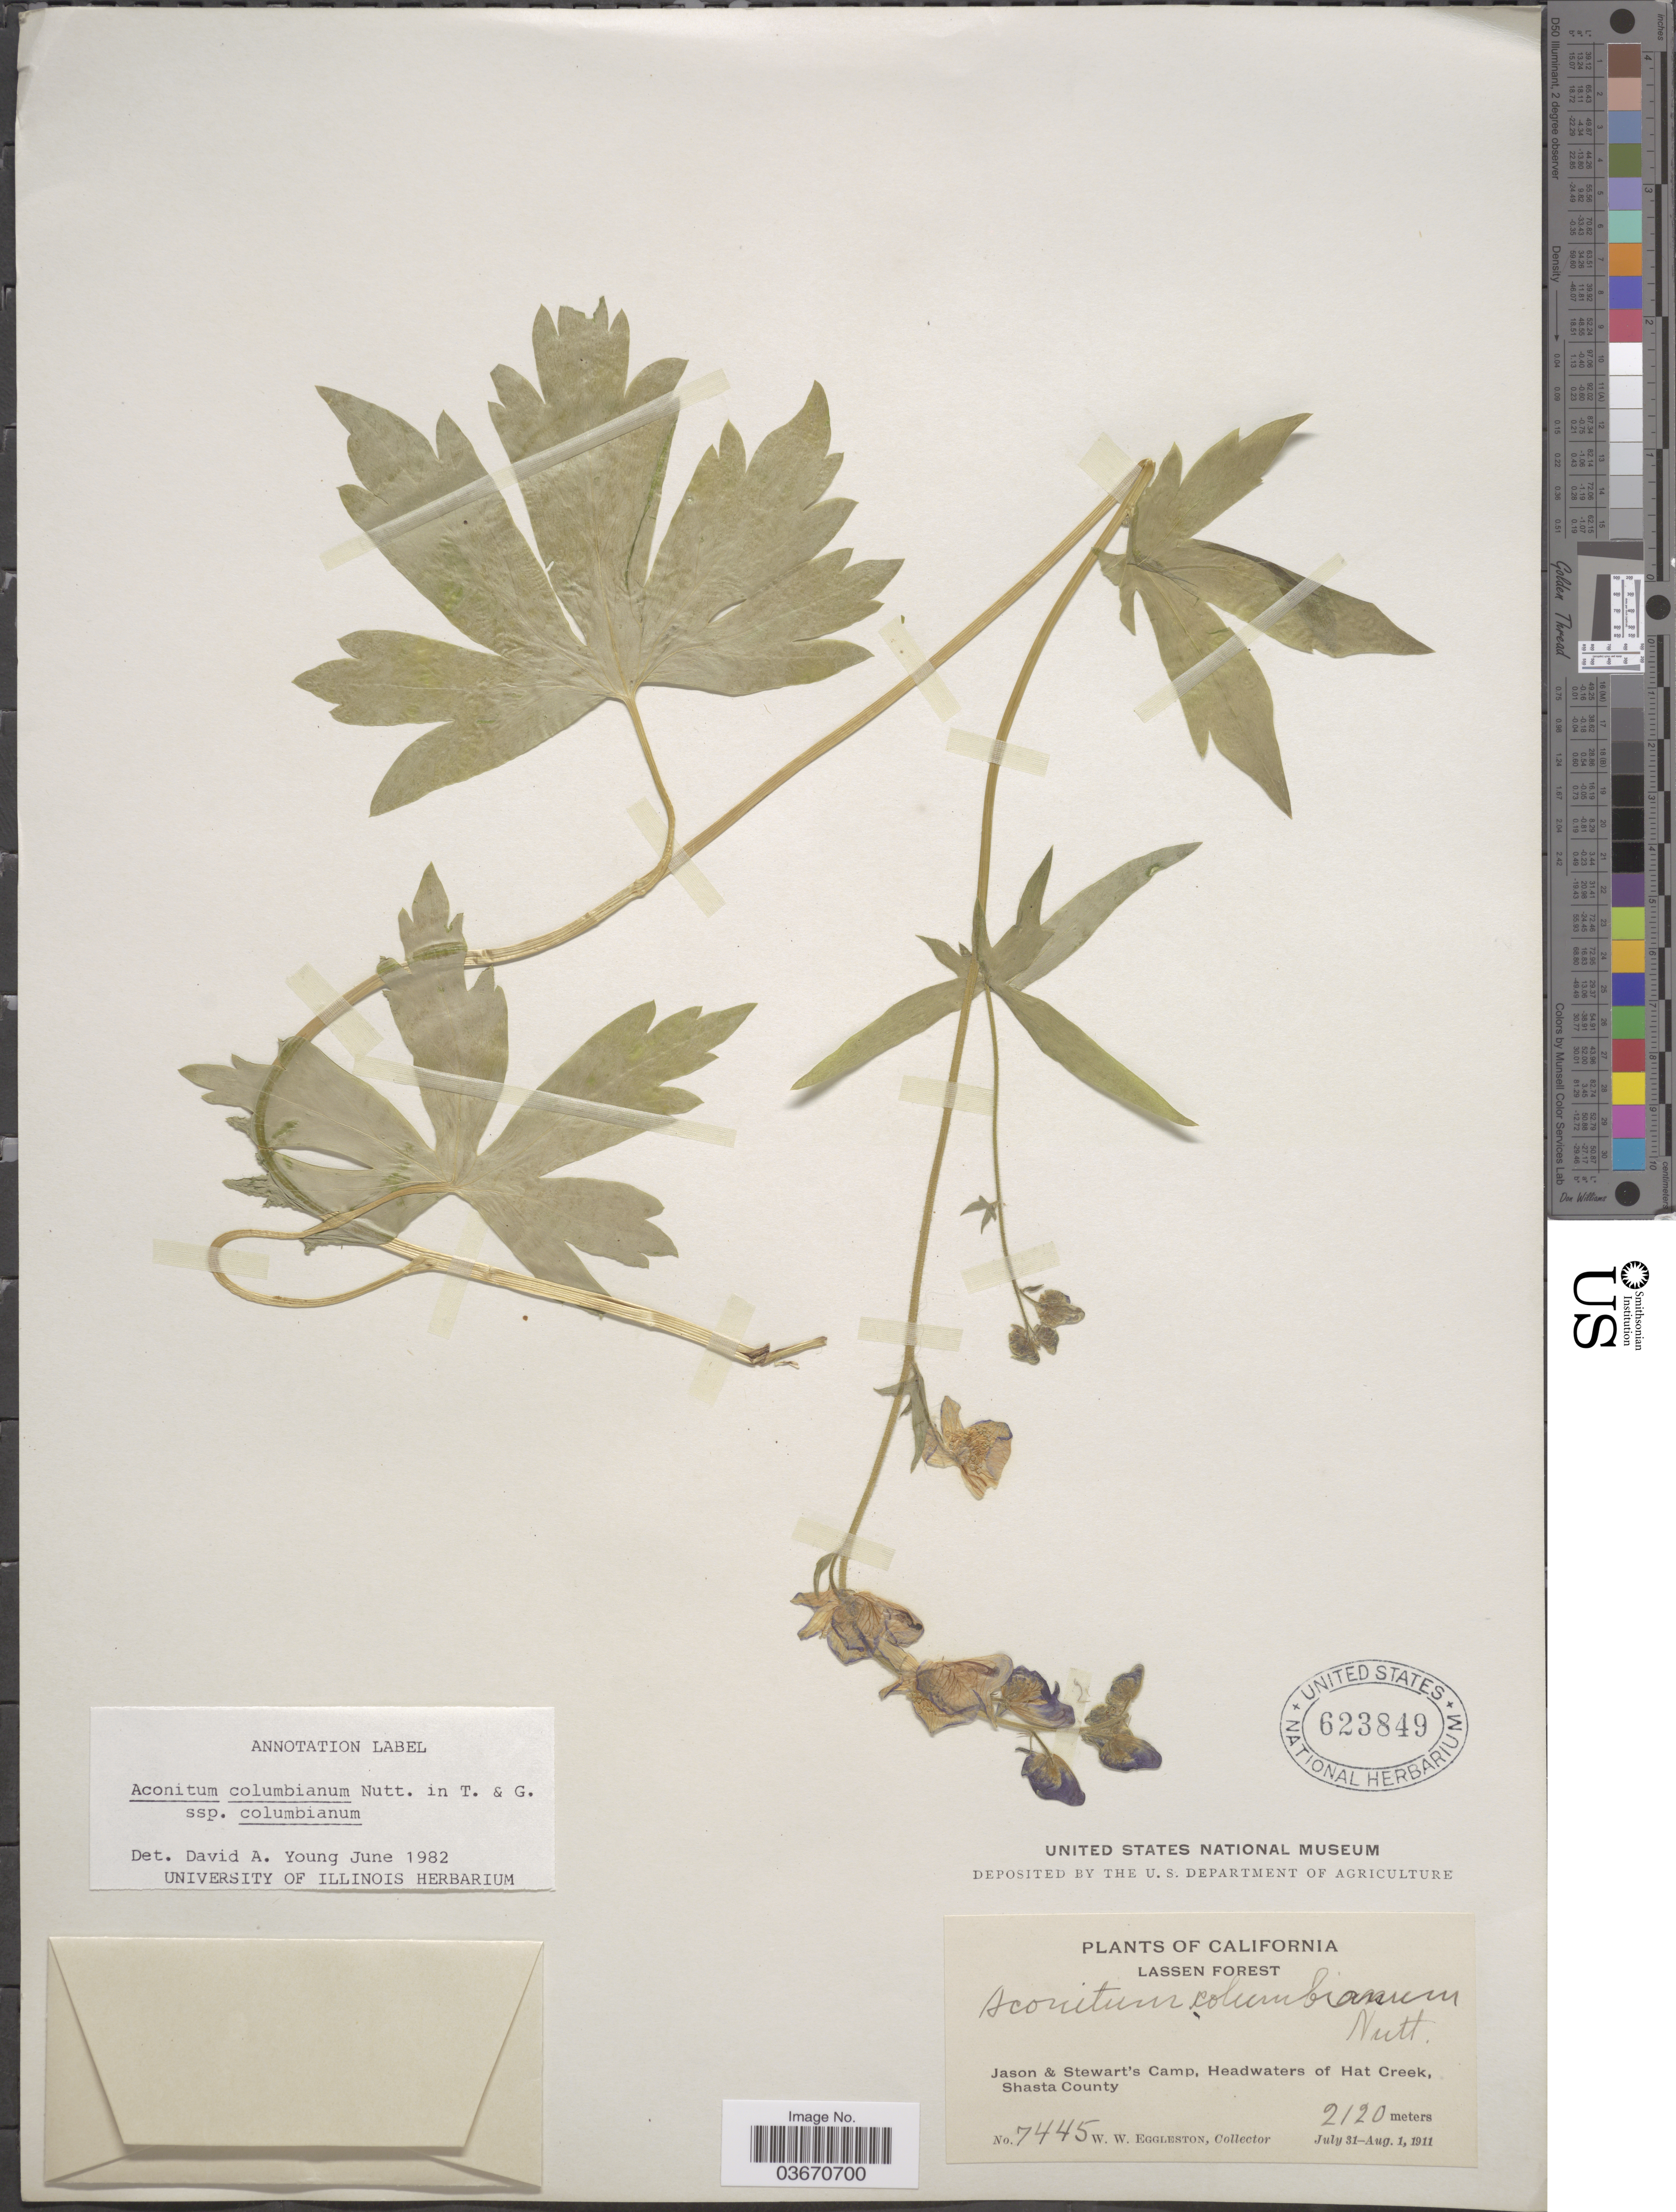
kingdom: Plantae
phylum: Tracheophyta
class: Magnoliopsida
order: Ranunculales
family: Ranunculaceae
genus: Aconitum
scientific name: Aconitum columbianum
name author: Nutt.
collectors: W. W. Eggleston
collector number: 7445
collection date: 1911-07-31/1911-08-01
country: United States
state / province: California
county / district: Shasta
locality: Lassen Forest. Jason & Stewart's Camp, Headwaters of Hat Creek, Shasta County.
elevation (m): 2120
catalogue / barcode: US 623849